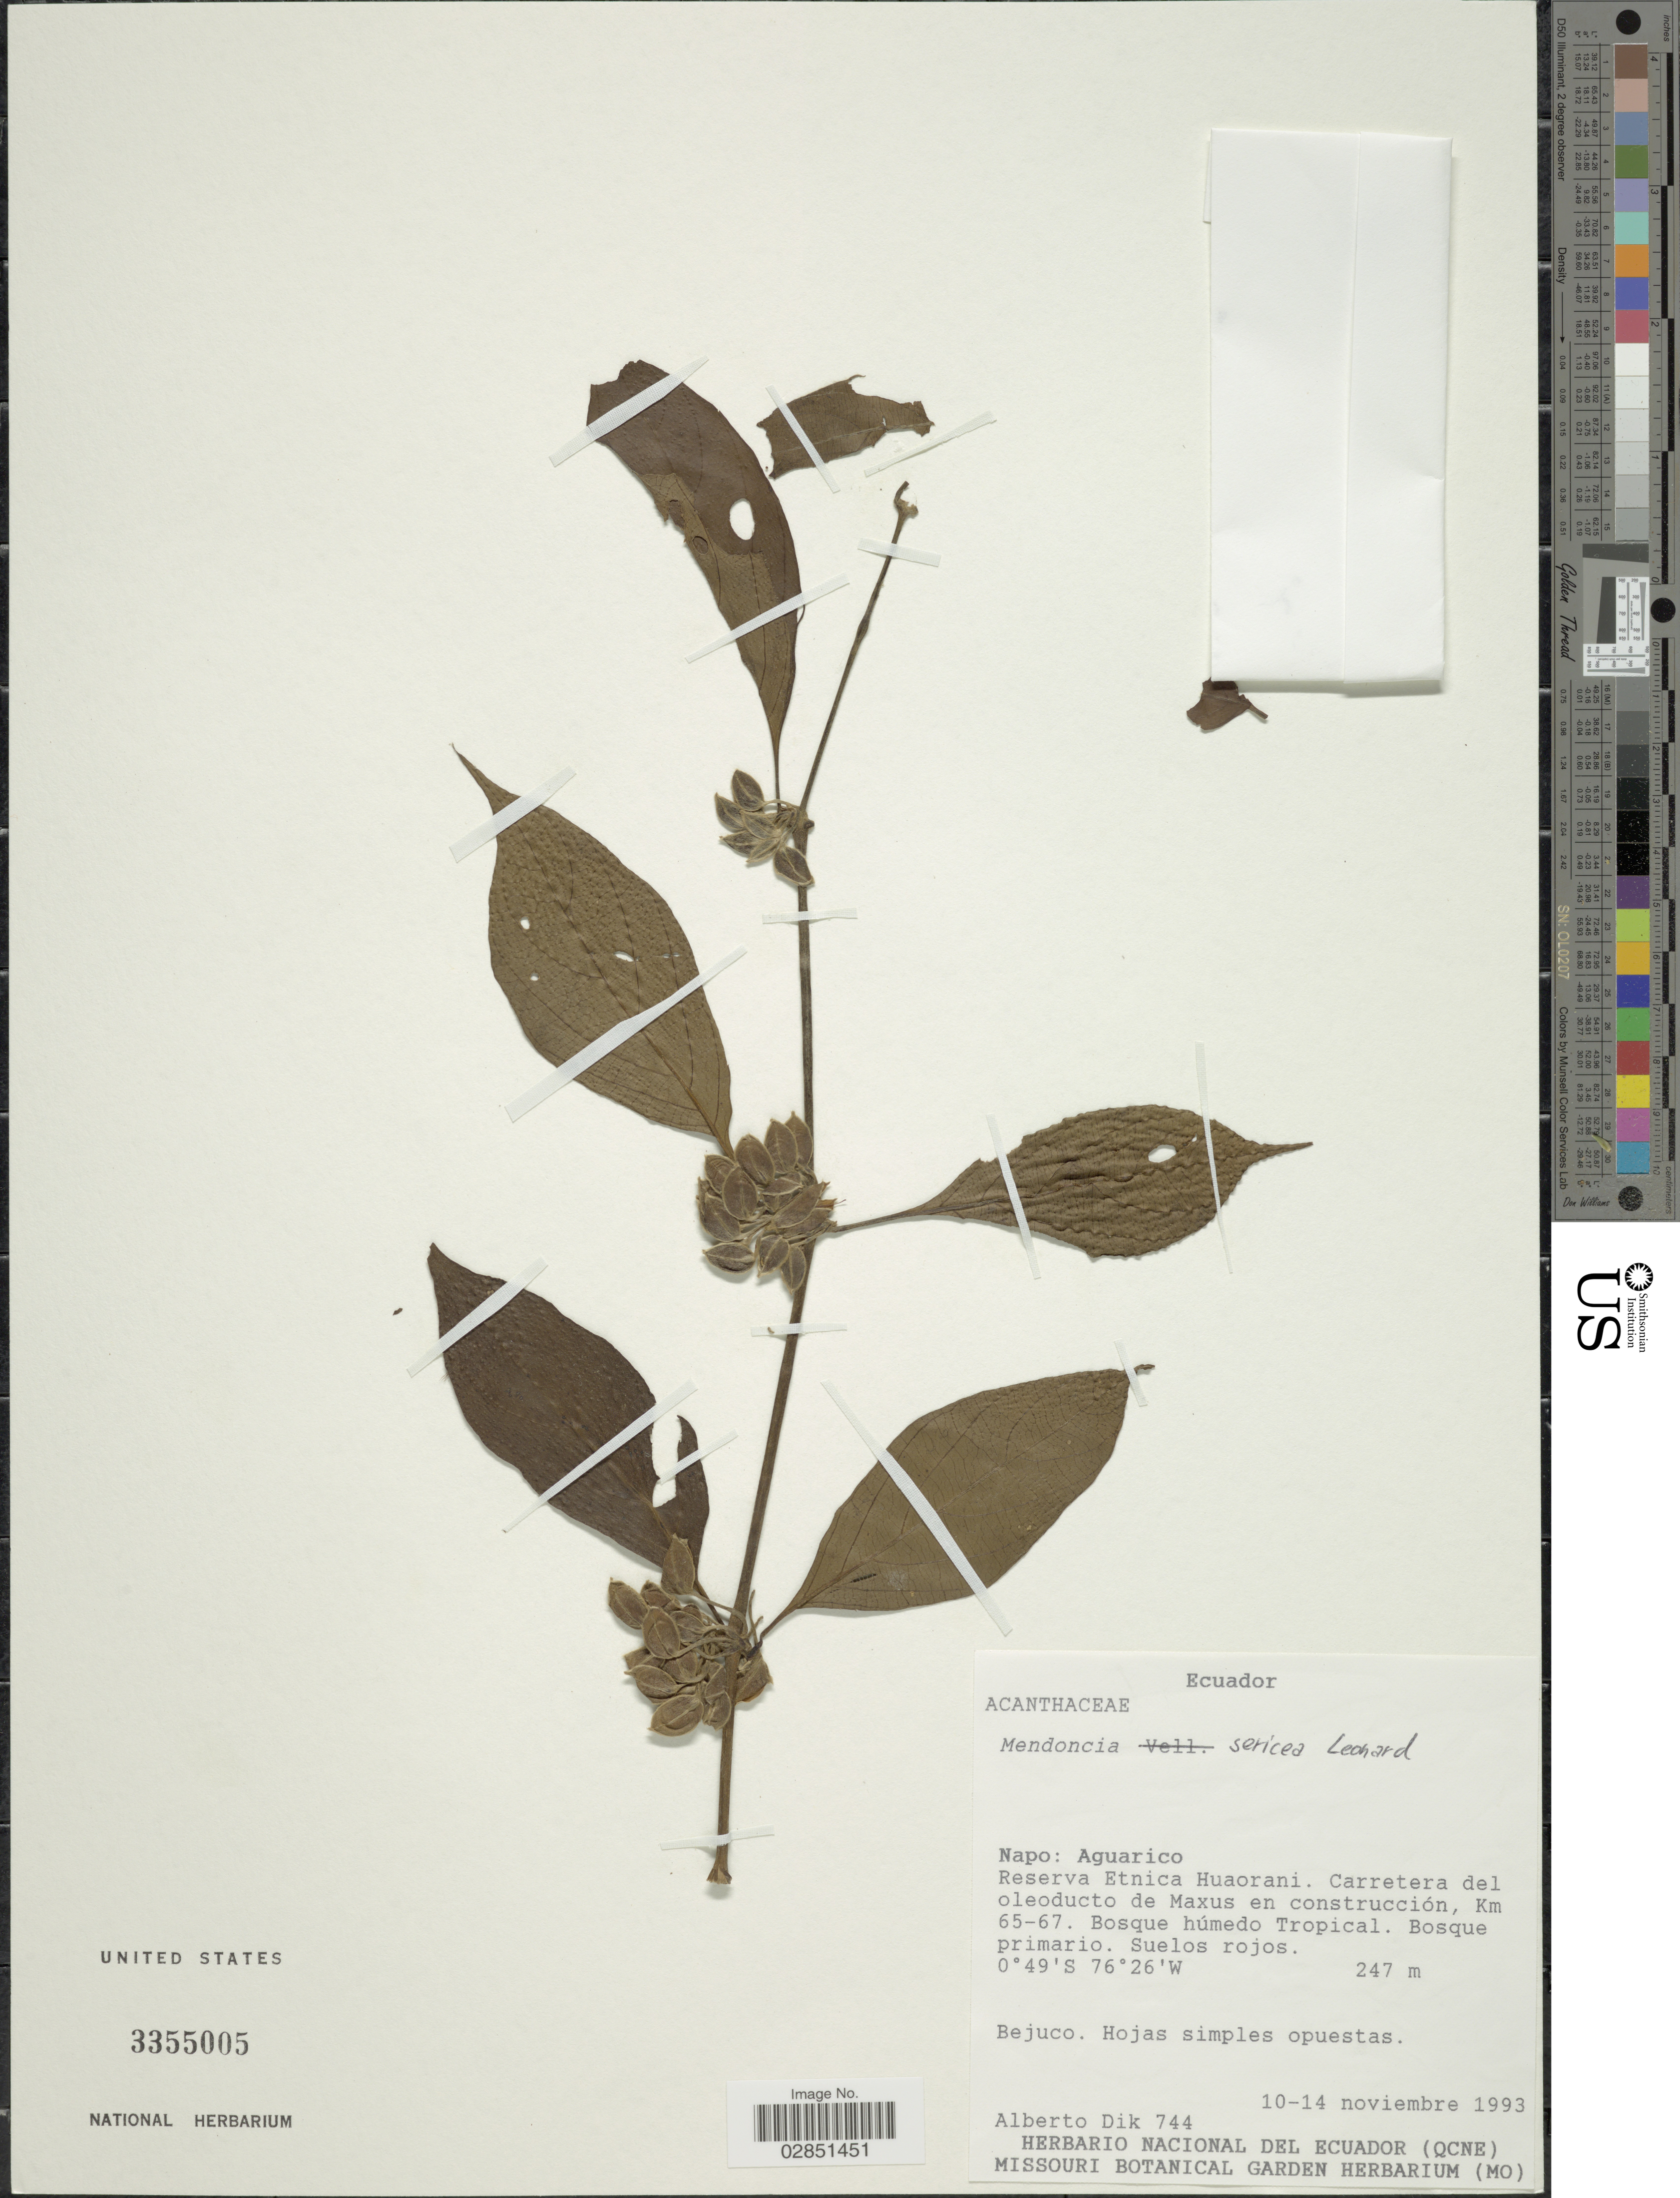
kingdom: Plantae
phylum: Tracheophyta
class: Magnoliopsida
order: Lamiales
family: Acanthaceae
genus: Mendoncia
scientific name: Mendoncia sericea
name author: Leonard ex Wassh.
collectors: A. Dik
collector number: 744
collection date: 1993-11-10/1993-11-14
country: Ecuador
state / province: Napo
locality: Aguarico. Reserva Etnica Huaorani. Carretera del oleoducto de Maxus en construcción, Km 65-67.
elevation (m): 247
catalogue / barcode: US 3355005